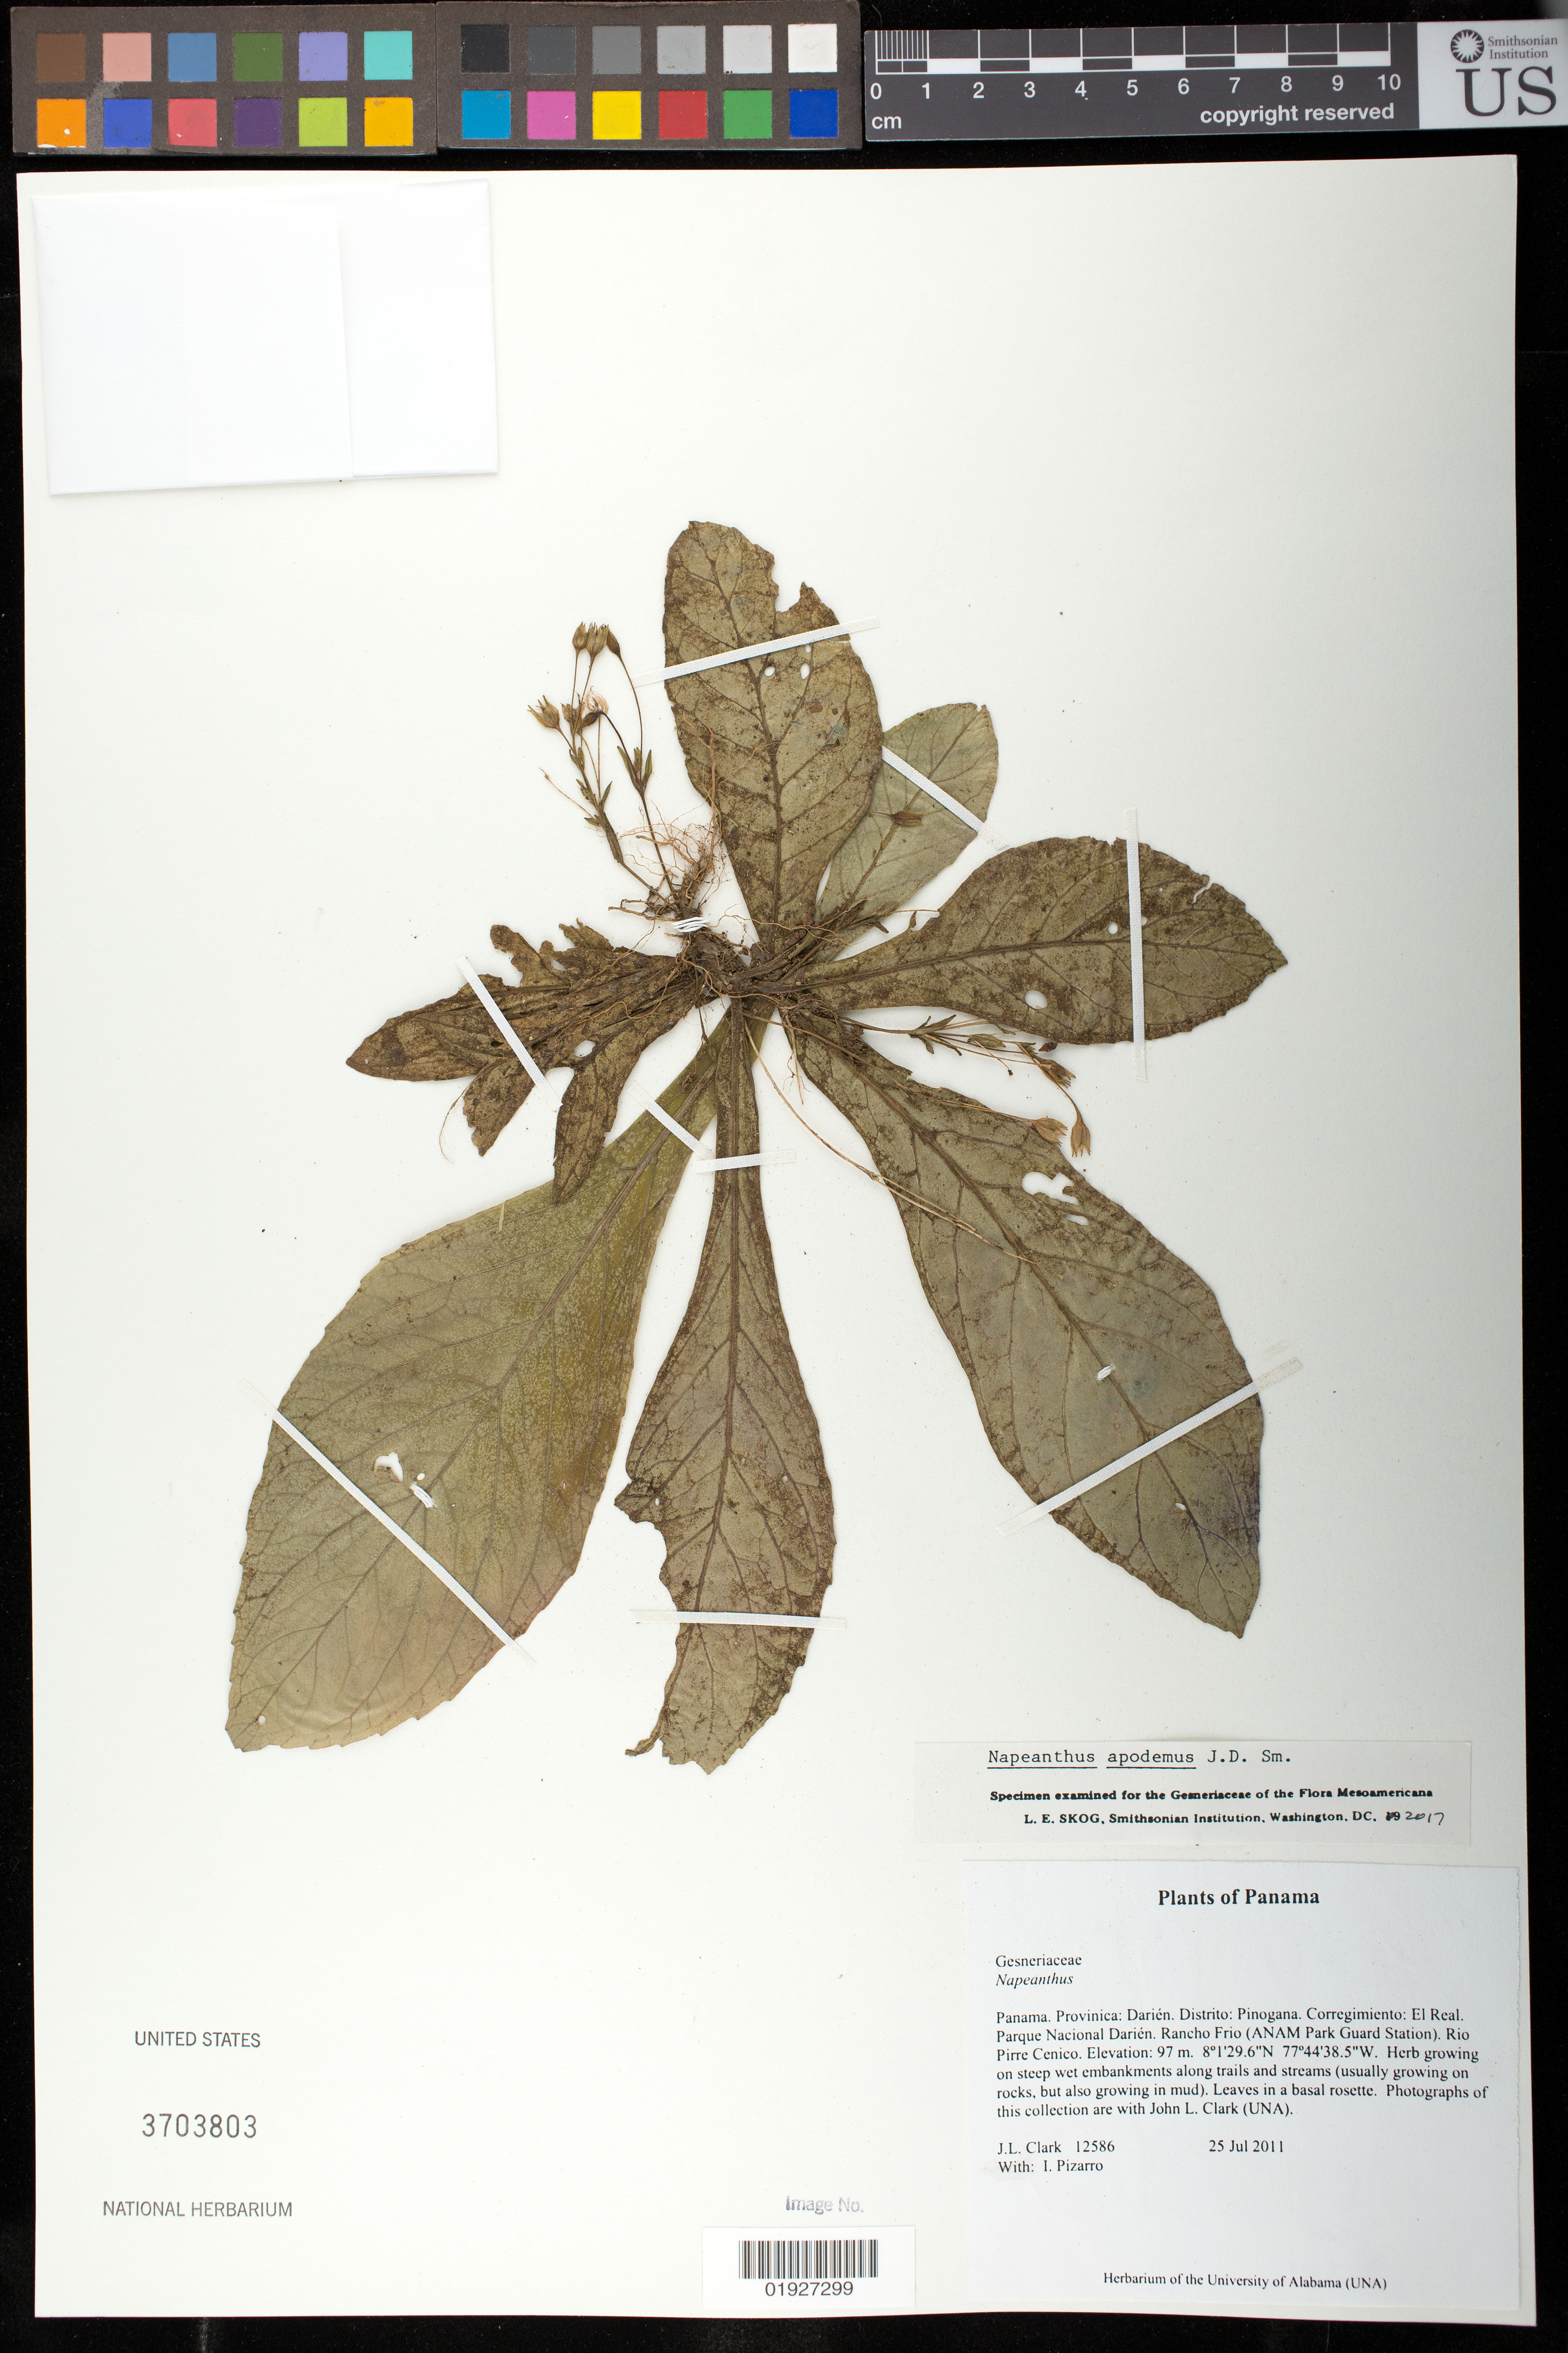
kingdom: Plantae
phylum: Tracheophyta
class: Magnoliopsida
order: Lamiales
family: Gesneriaceae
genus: Napeanthus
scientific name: Napeanthus apodemus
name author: Donn. Sm.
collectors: J. L. Clark & I. Pizarro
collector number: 12586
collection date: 2011-07-25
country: Panama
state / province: Darién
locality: Distrito Pinogana. El Real. Parque Nacional Darién. Rancho Frio (ANAM Park Guard Station), Rio Pirre Cenico.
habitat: Steep wet embankments along trails and streams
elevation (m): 97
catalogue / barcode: US 3703803